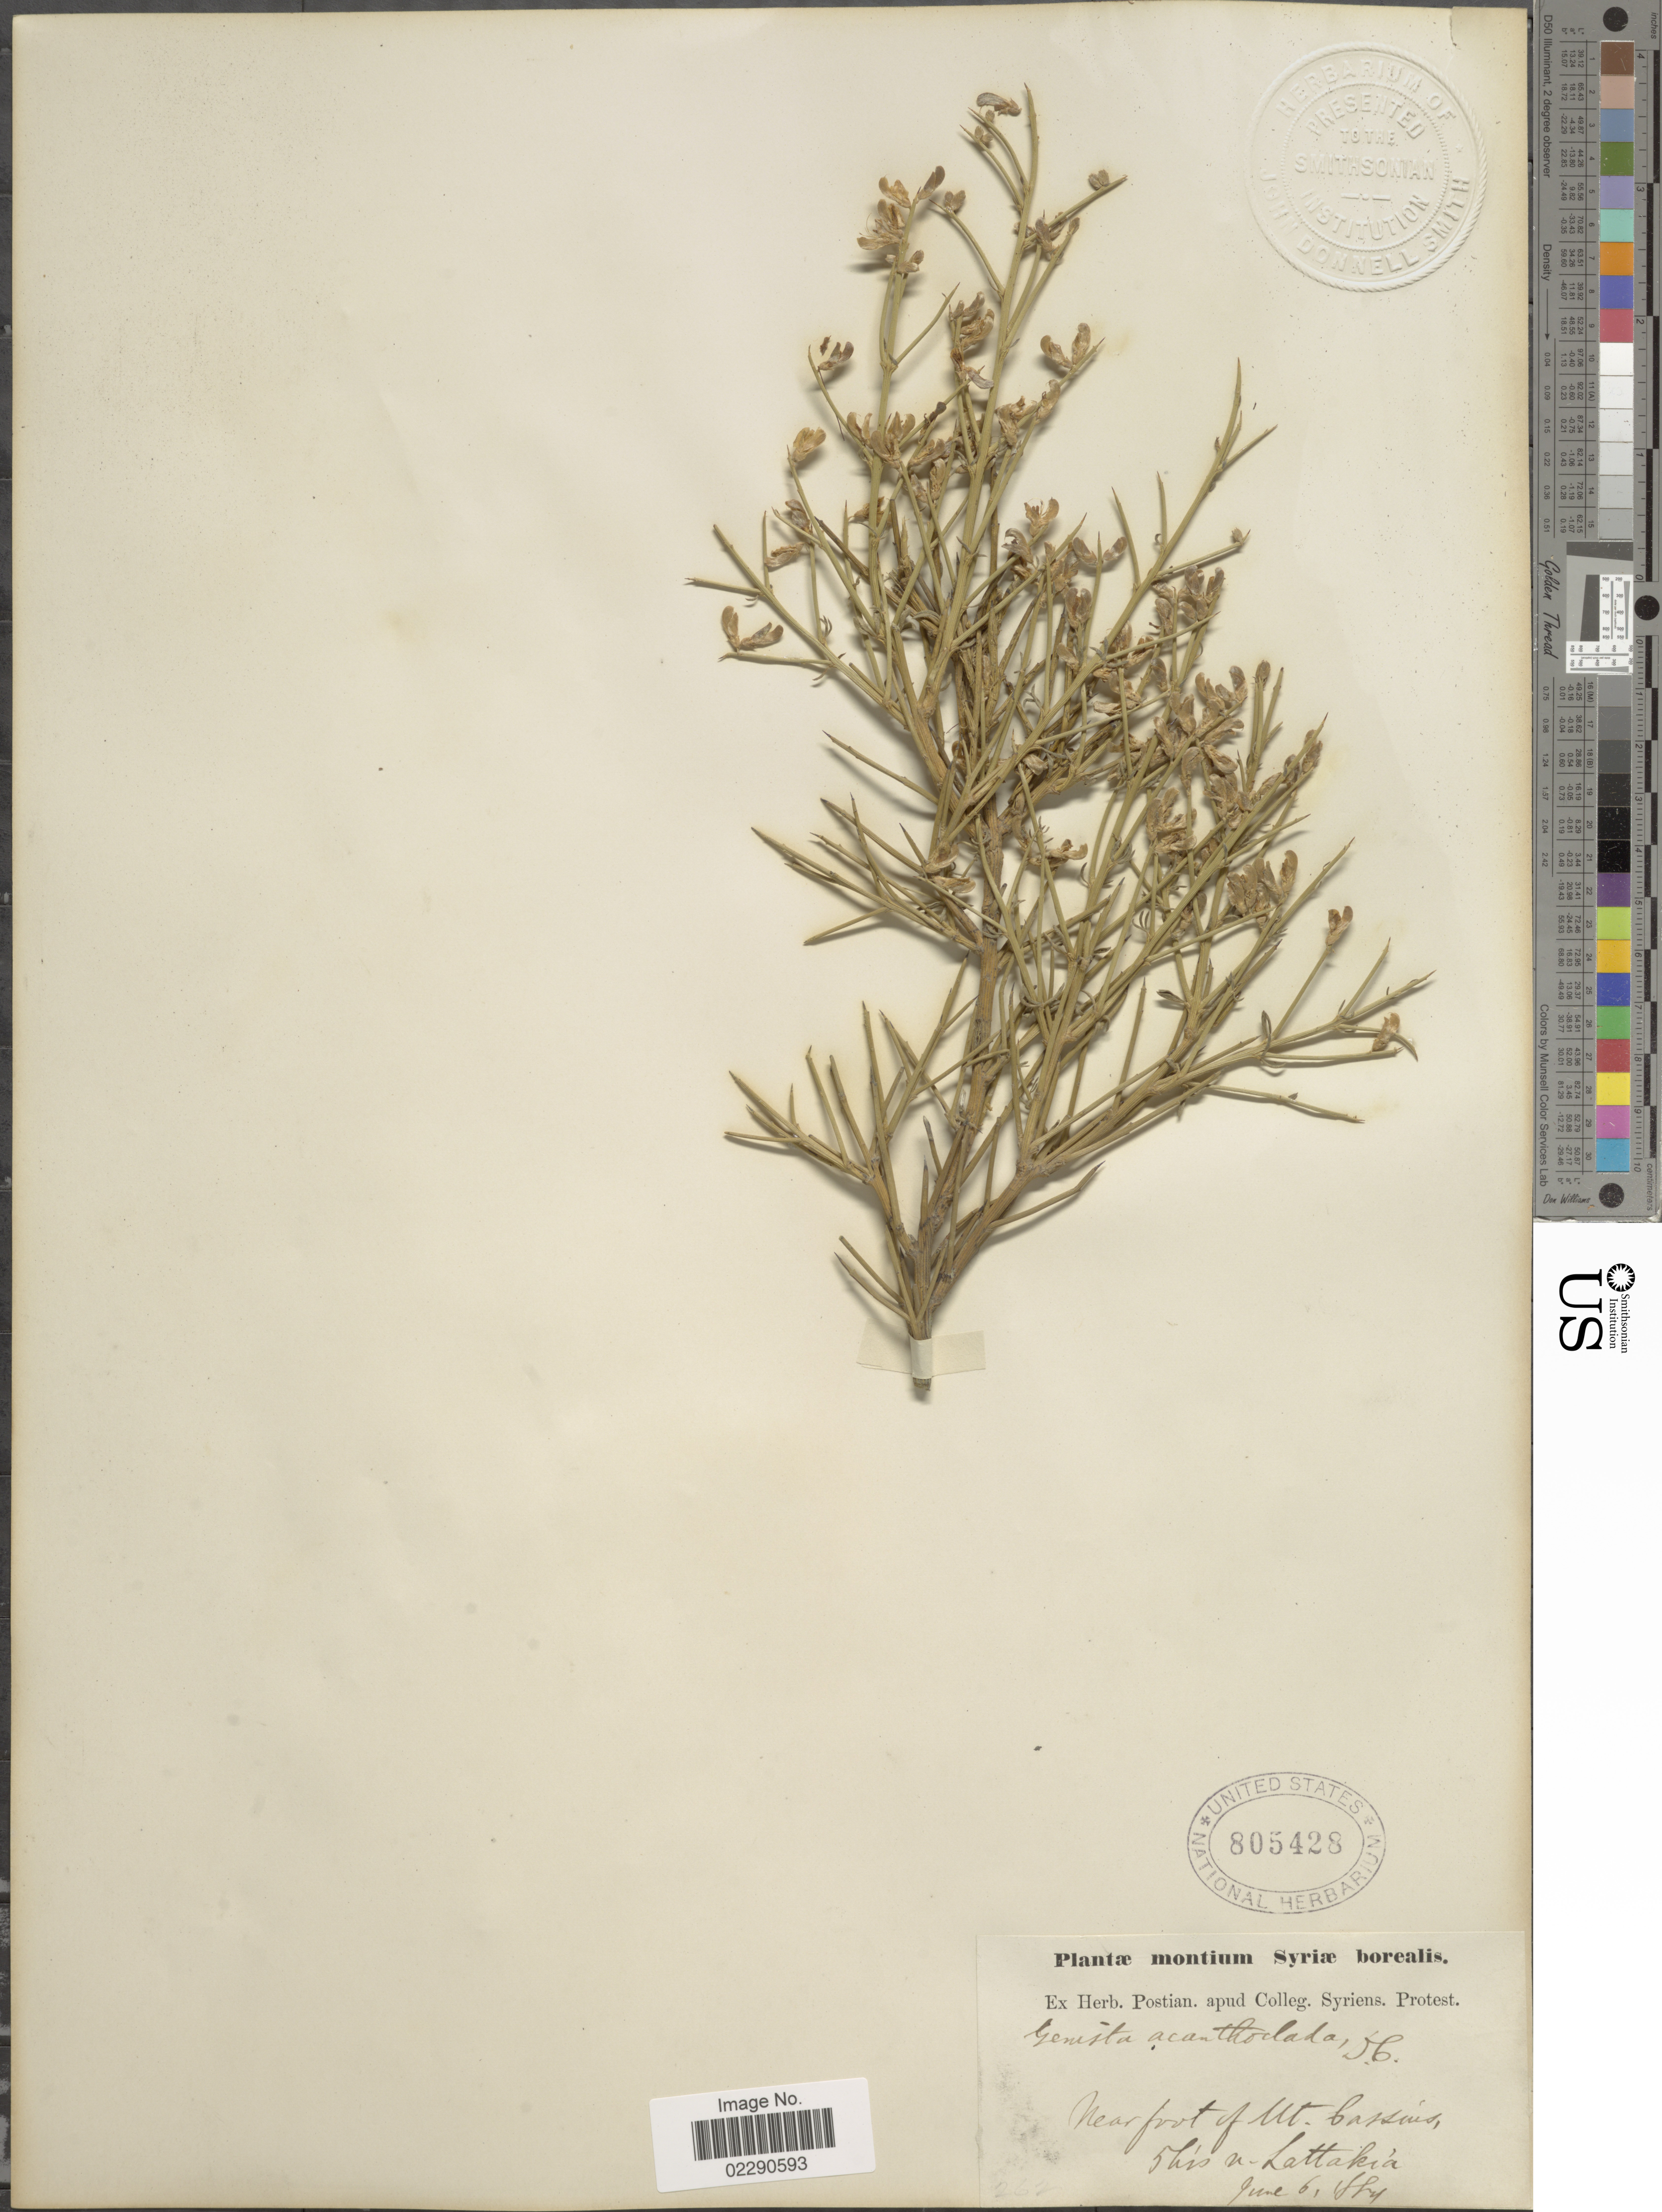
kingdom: Plantae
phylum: Tracheophyta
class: Magnoliopsida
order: Fabales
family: Fabaceae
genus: Genista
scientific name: Genista acanthoclada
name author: DC.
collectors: ex herb. Postian. apud Colleg. Syriens. Protest. USE "Fannie P. A. Shepard" (10308853) AS PRIMARY COLLECTOR INSTEAD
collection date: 1884-06-06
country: Syria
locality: Montium Syriae borealis, near foot of Mt. Cassius, Lattakia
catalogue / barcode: US 805428